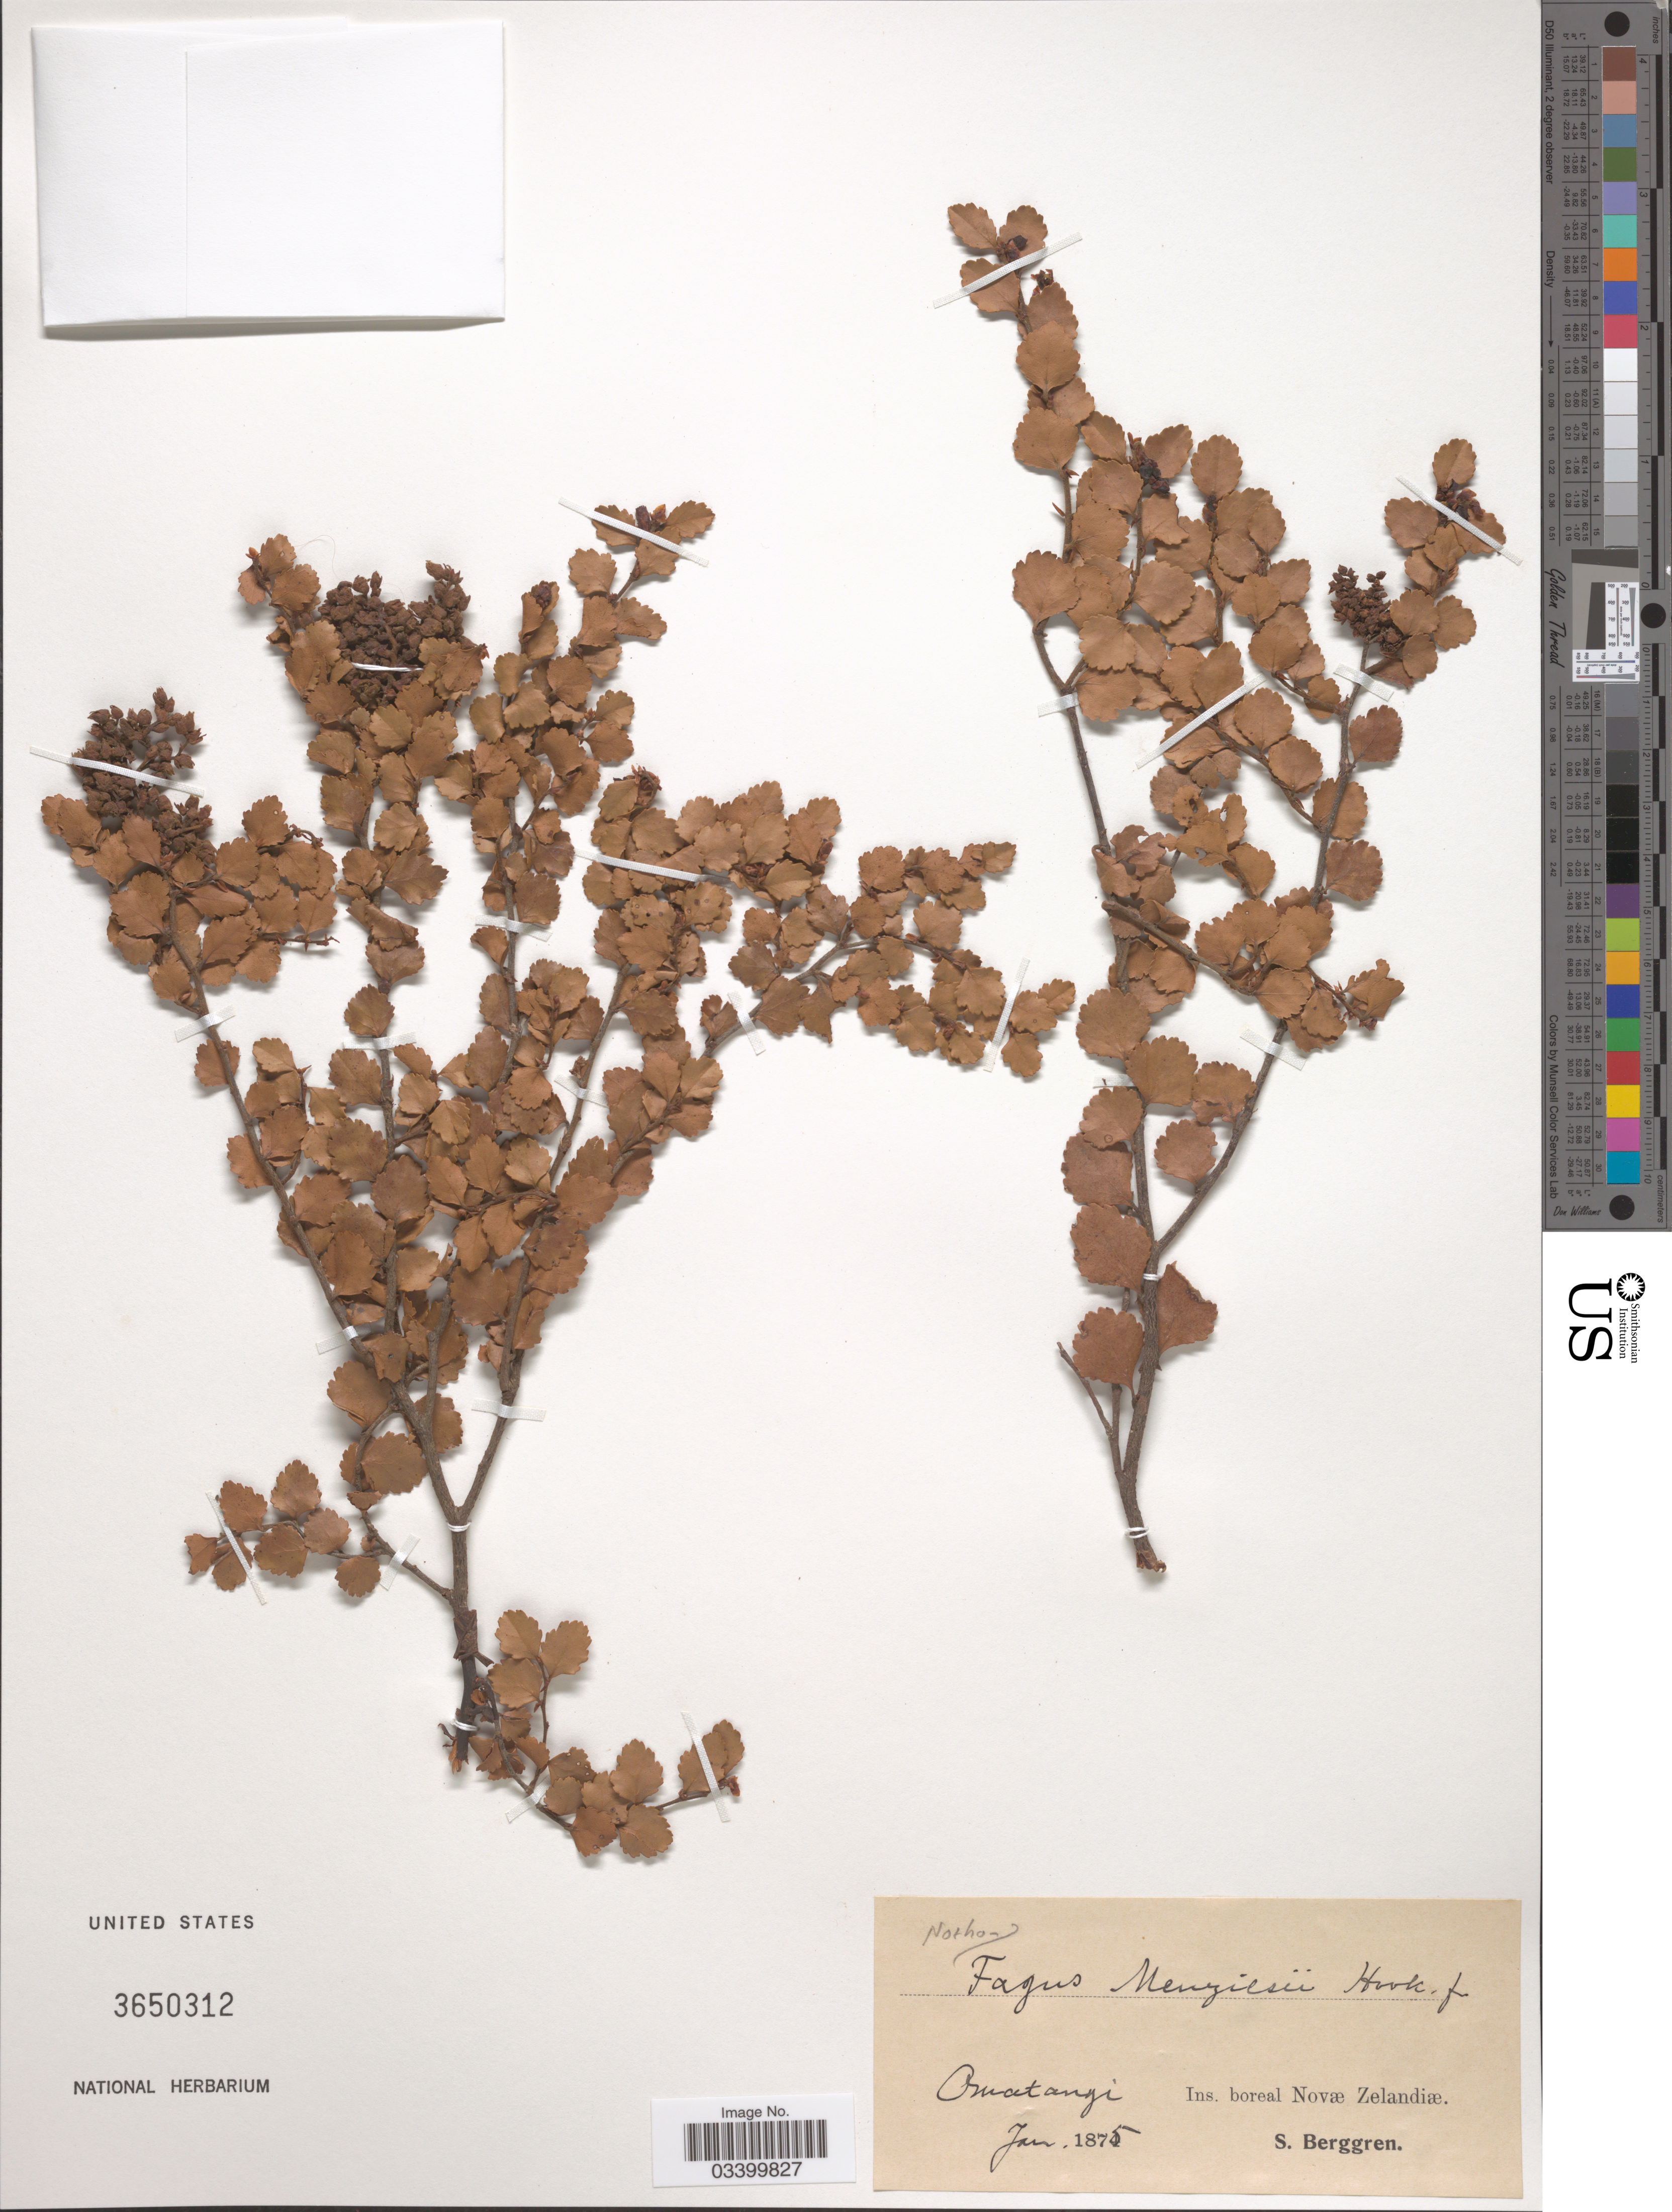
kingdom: Plantae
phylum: Tracheophyta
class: Magnoliopsida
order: Fagales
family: Nothofagaceae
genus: Nothofagus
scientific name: Nothofagus menziesii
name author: (Hook. f.) Oerst.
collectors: S. Berggren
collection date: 1875-01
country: New Zealand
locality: Onetangi. Ins. boreal Novæ Zelandiæ.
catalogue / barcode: US 3650312